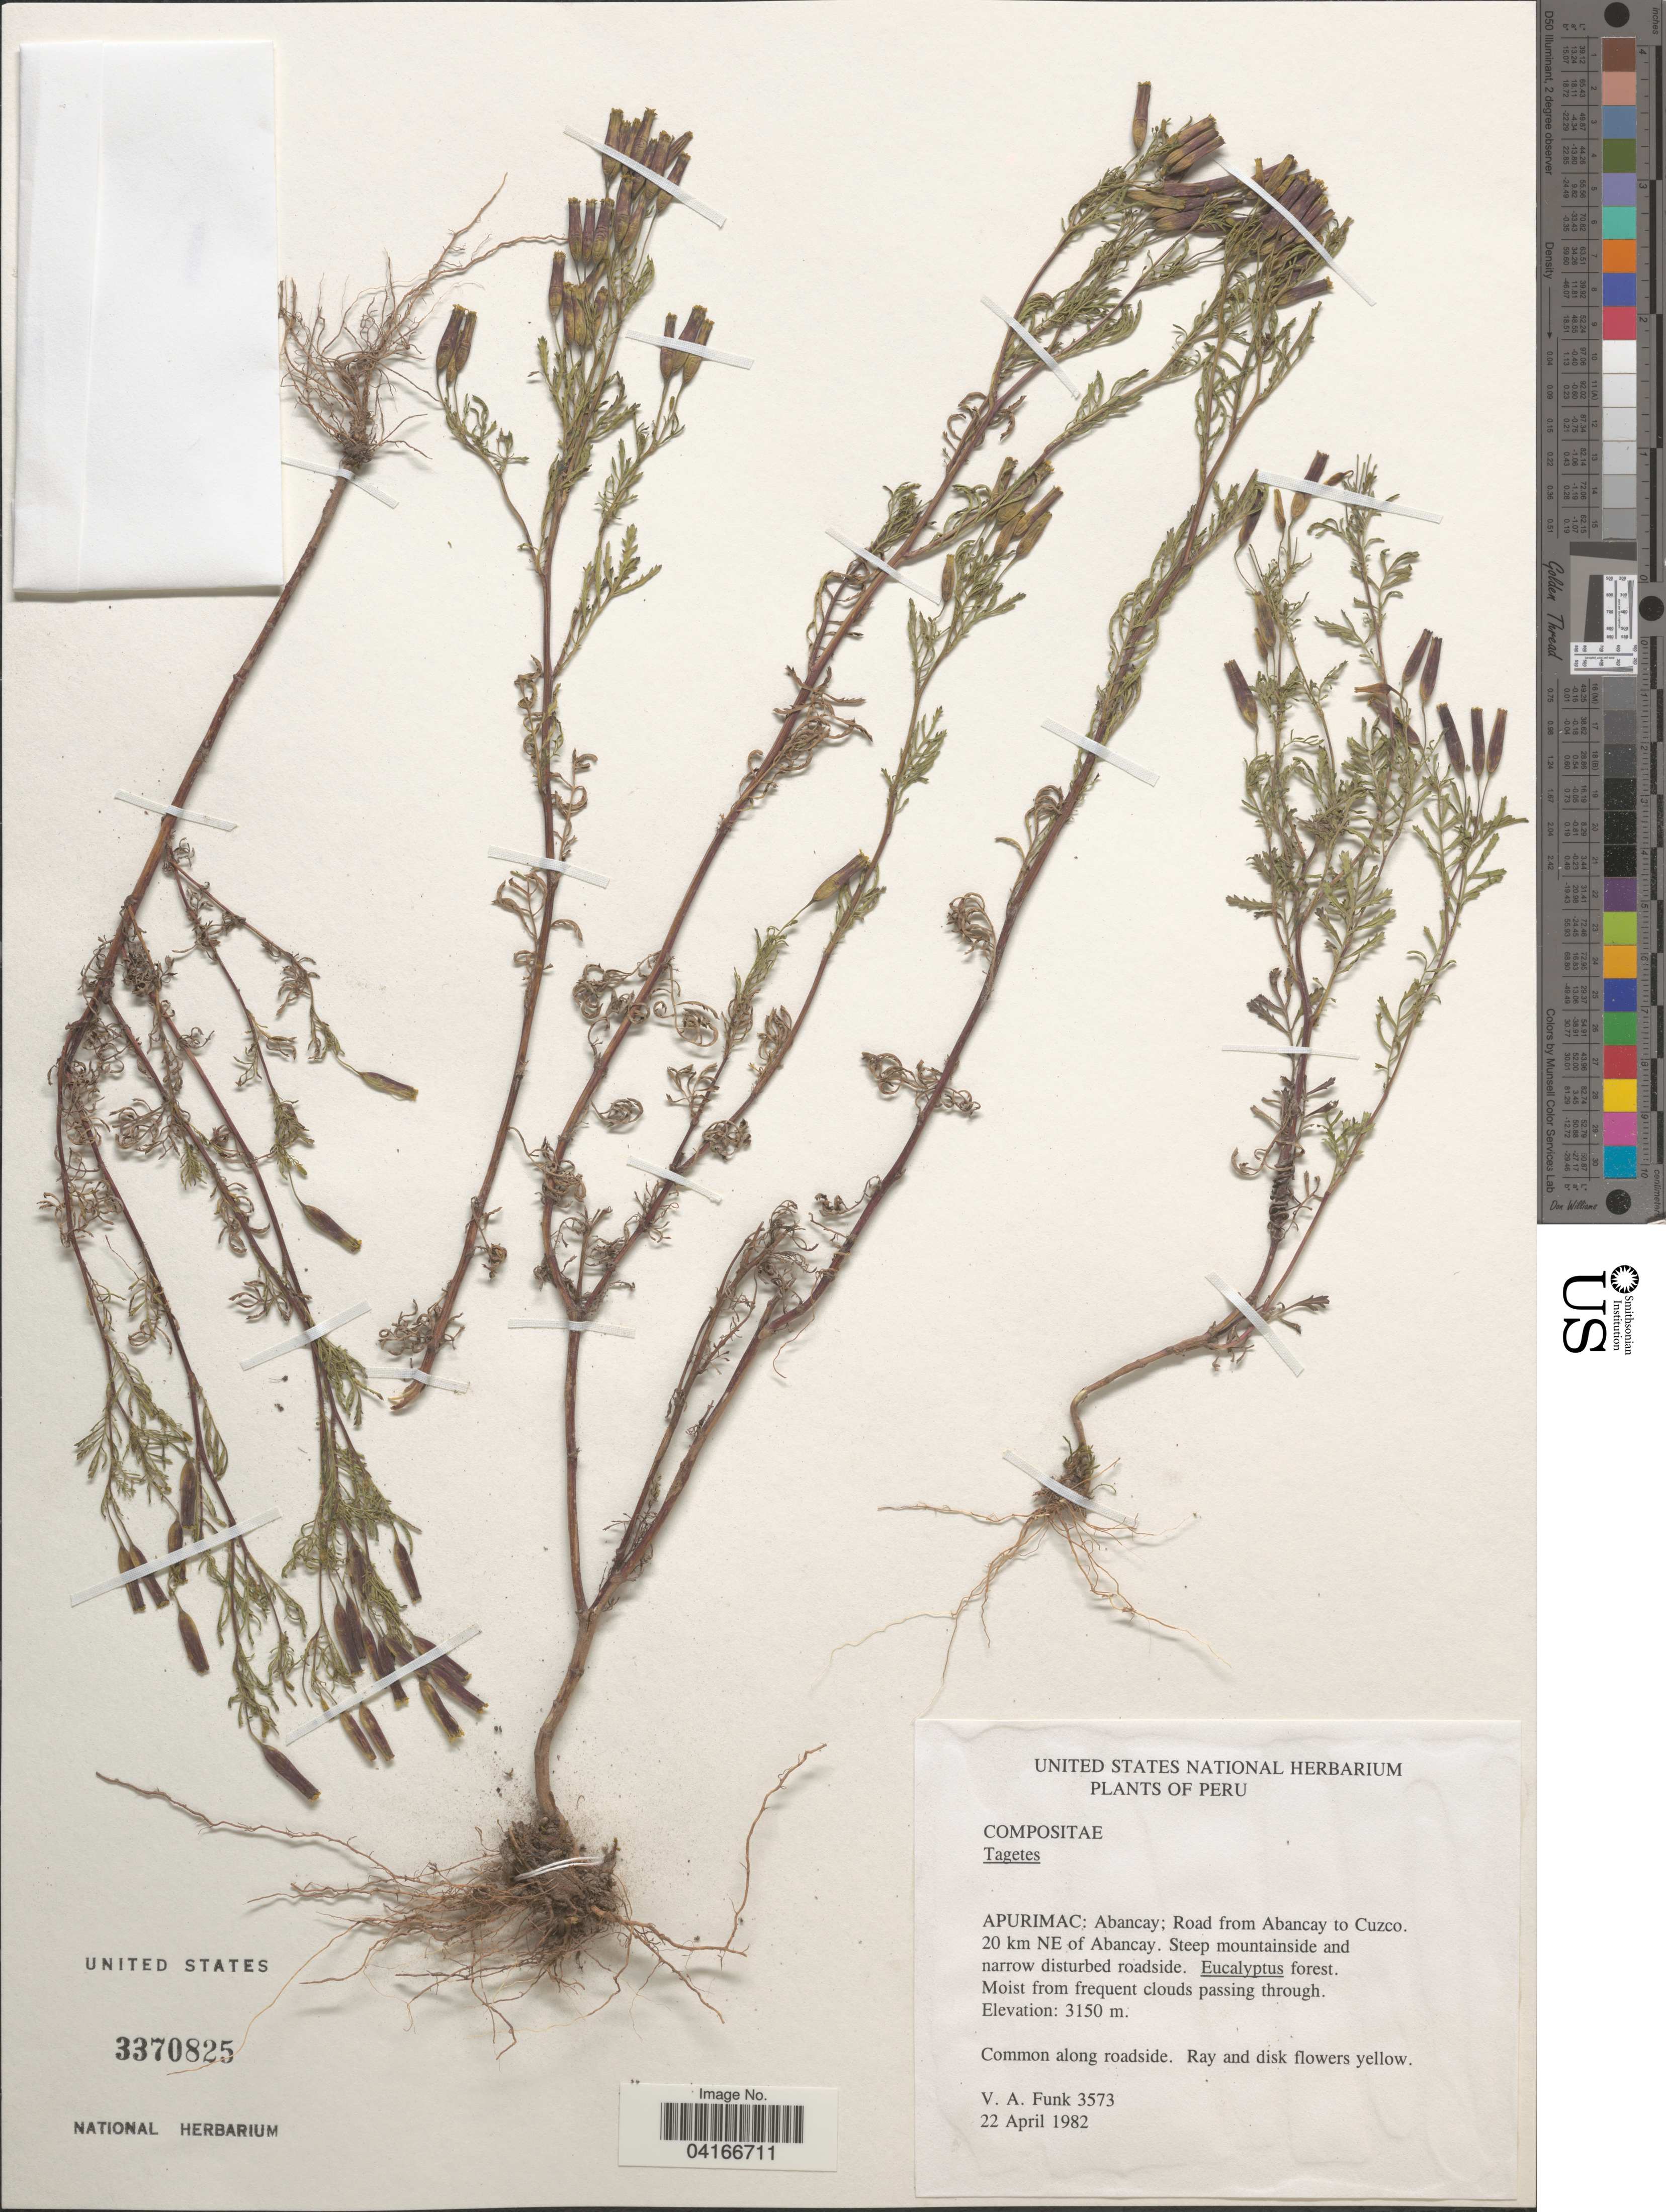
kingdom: Plantae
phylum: Tracheophyta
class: Magnoliopsida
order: Asterales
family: Asteraceae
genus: Tagetes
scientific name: Tagetes sp.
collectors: V. Funk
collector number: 3573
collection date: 1982-04-22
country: Peru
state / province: Apurimac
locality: Abancay; Road from Abancay to Cuzco. 20 km NE of Abancay.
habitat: Steep mountainside and narrow disturbed roadside. Eucalyptus forest. Moist from frequent clouds passing through. Along roadside.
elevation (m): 3150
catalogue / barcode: US 3370825